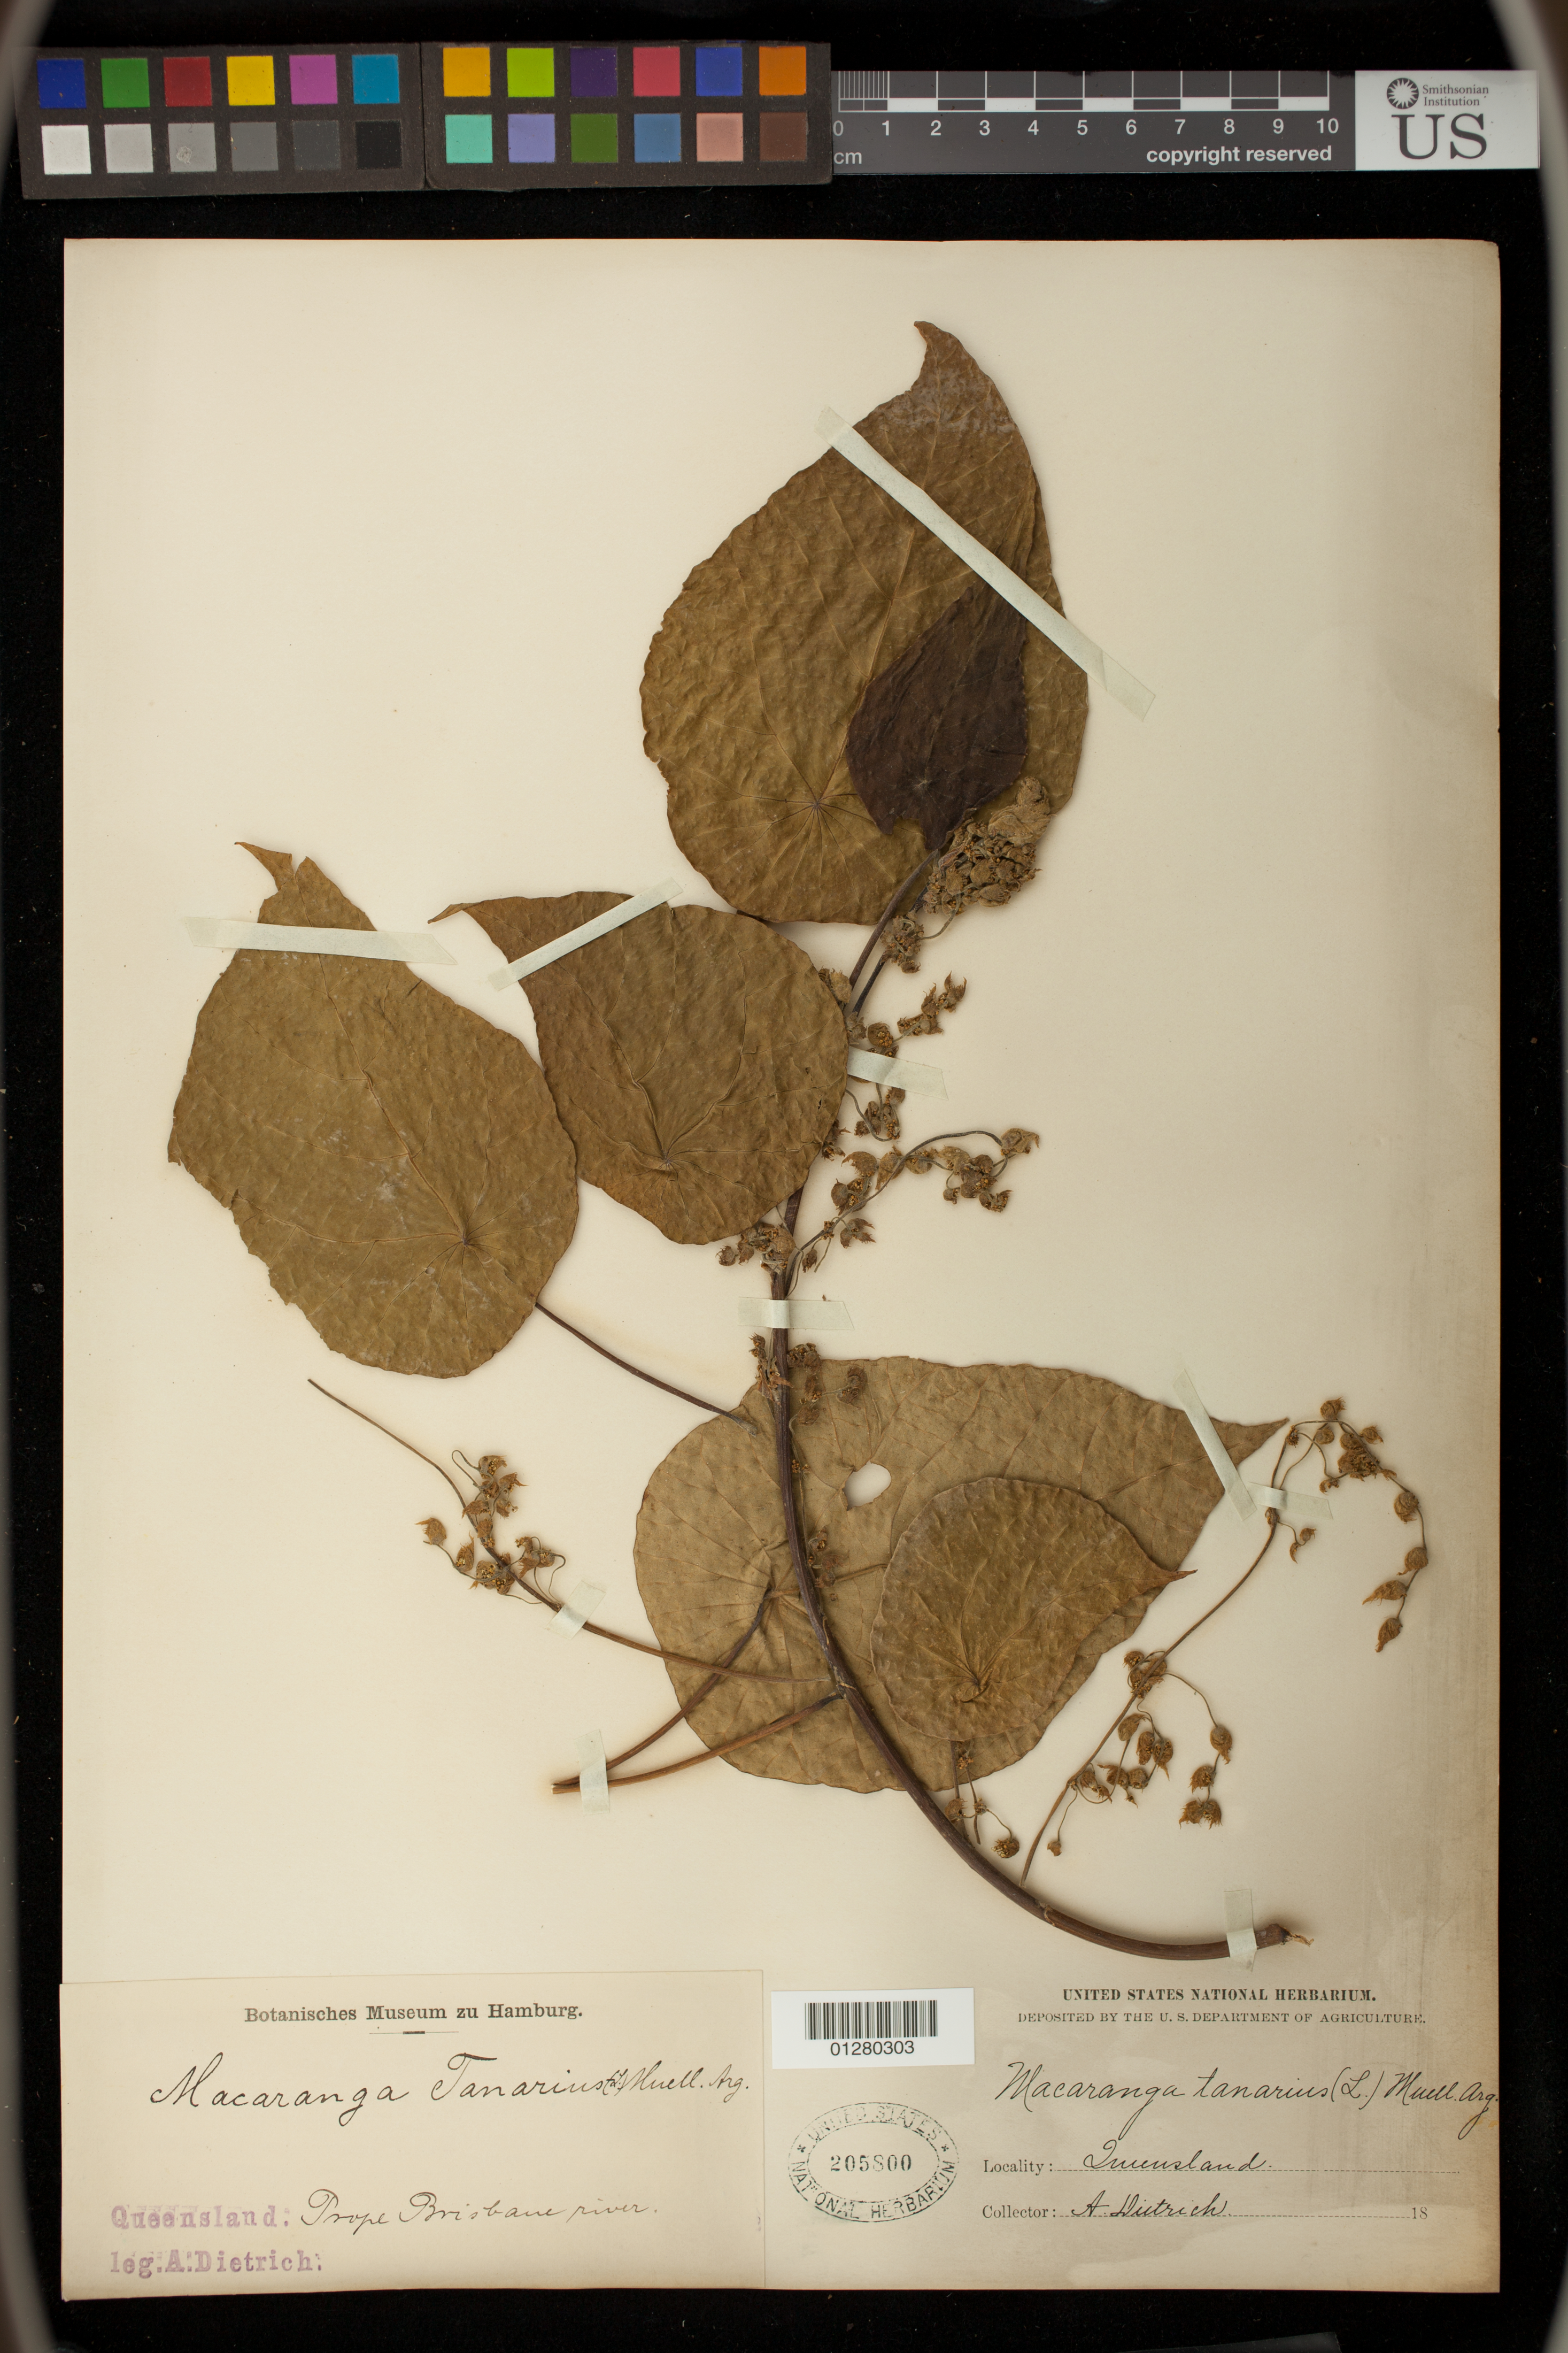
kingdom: Plantae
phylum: Tracheophyta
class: Magnoliopsida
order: Malpighiales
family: Euphorbiaceae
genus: Macaranga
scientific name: Macaranga tanarius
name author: (L.) Müll. Arg.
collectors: A. Dietrich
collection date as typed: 18--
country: Australia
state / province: Queensland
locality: Prope Brisbane River.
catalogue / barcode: US 205800